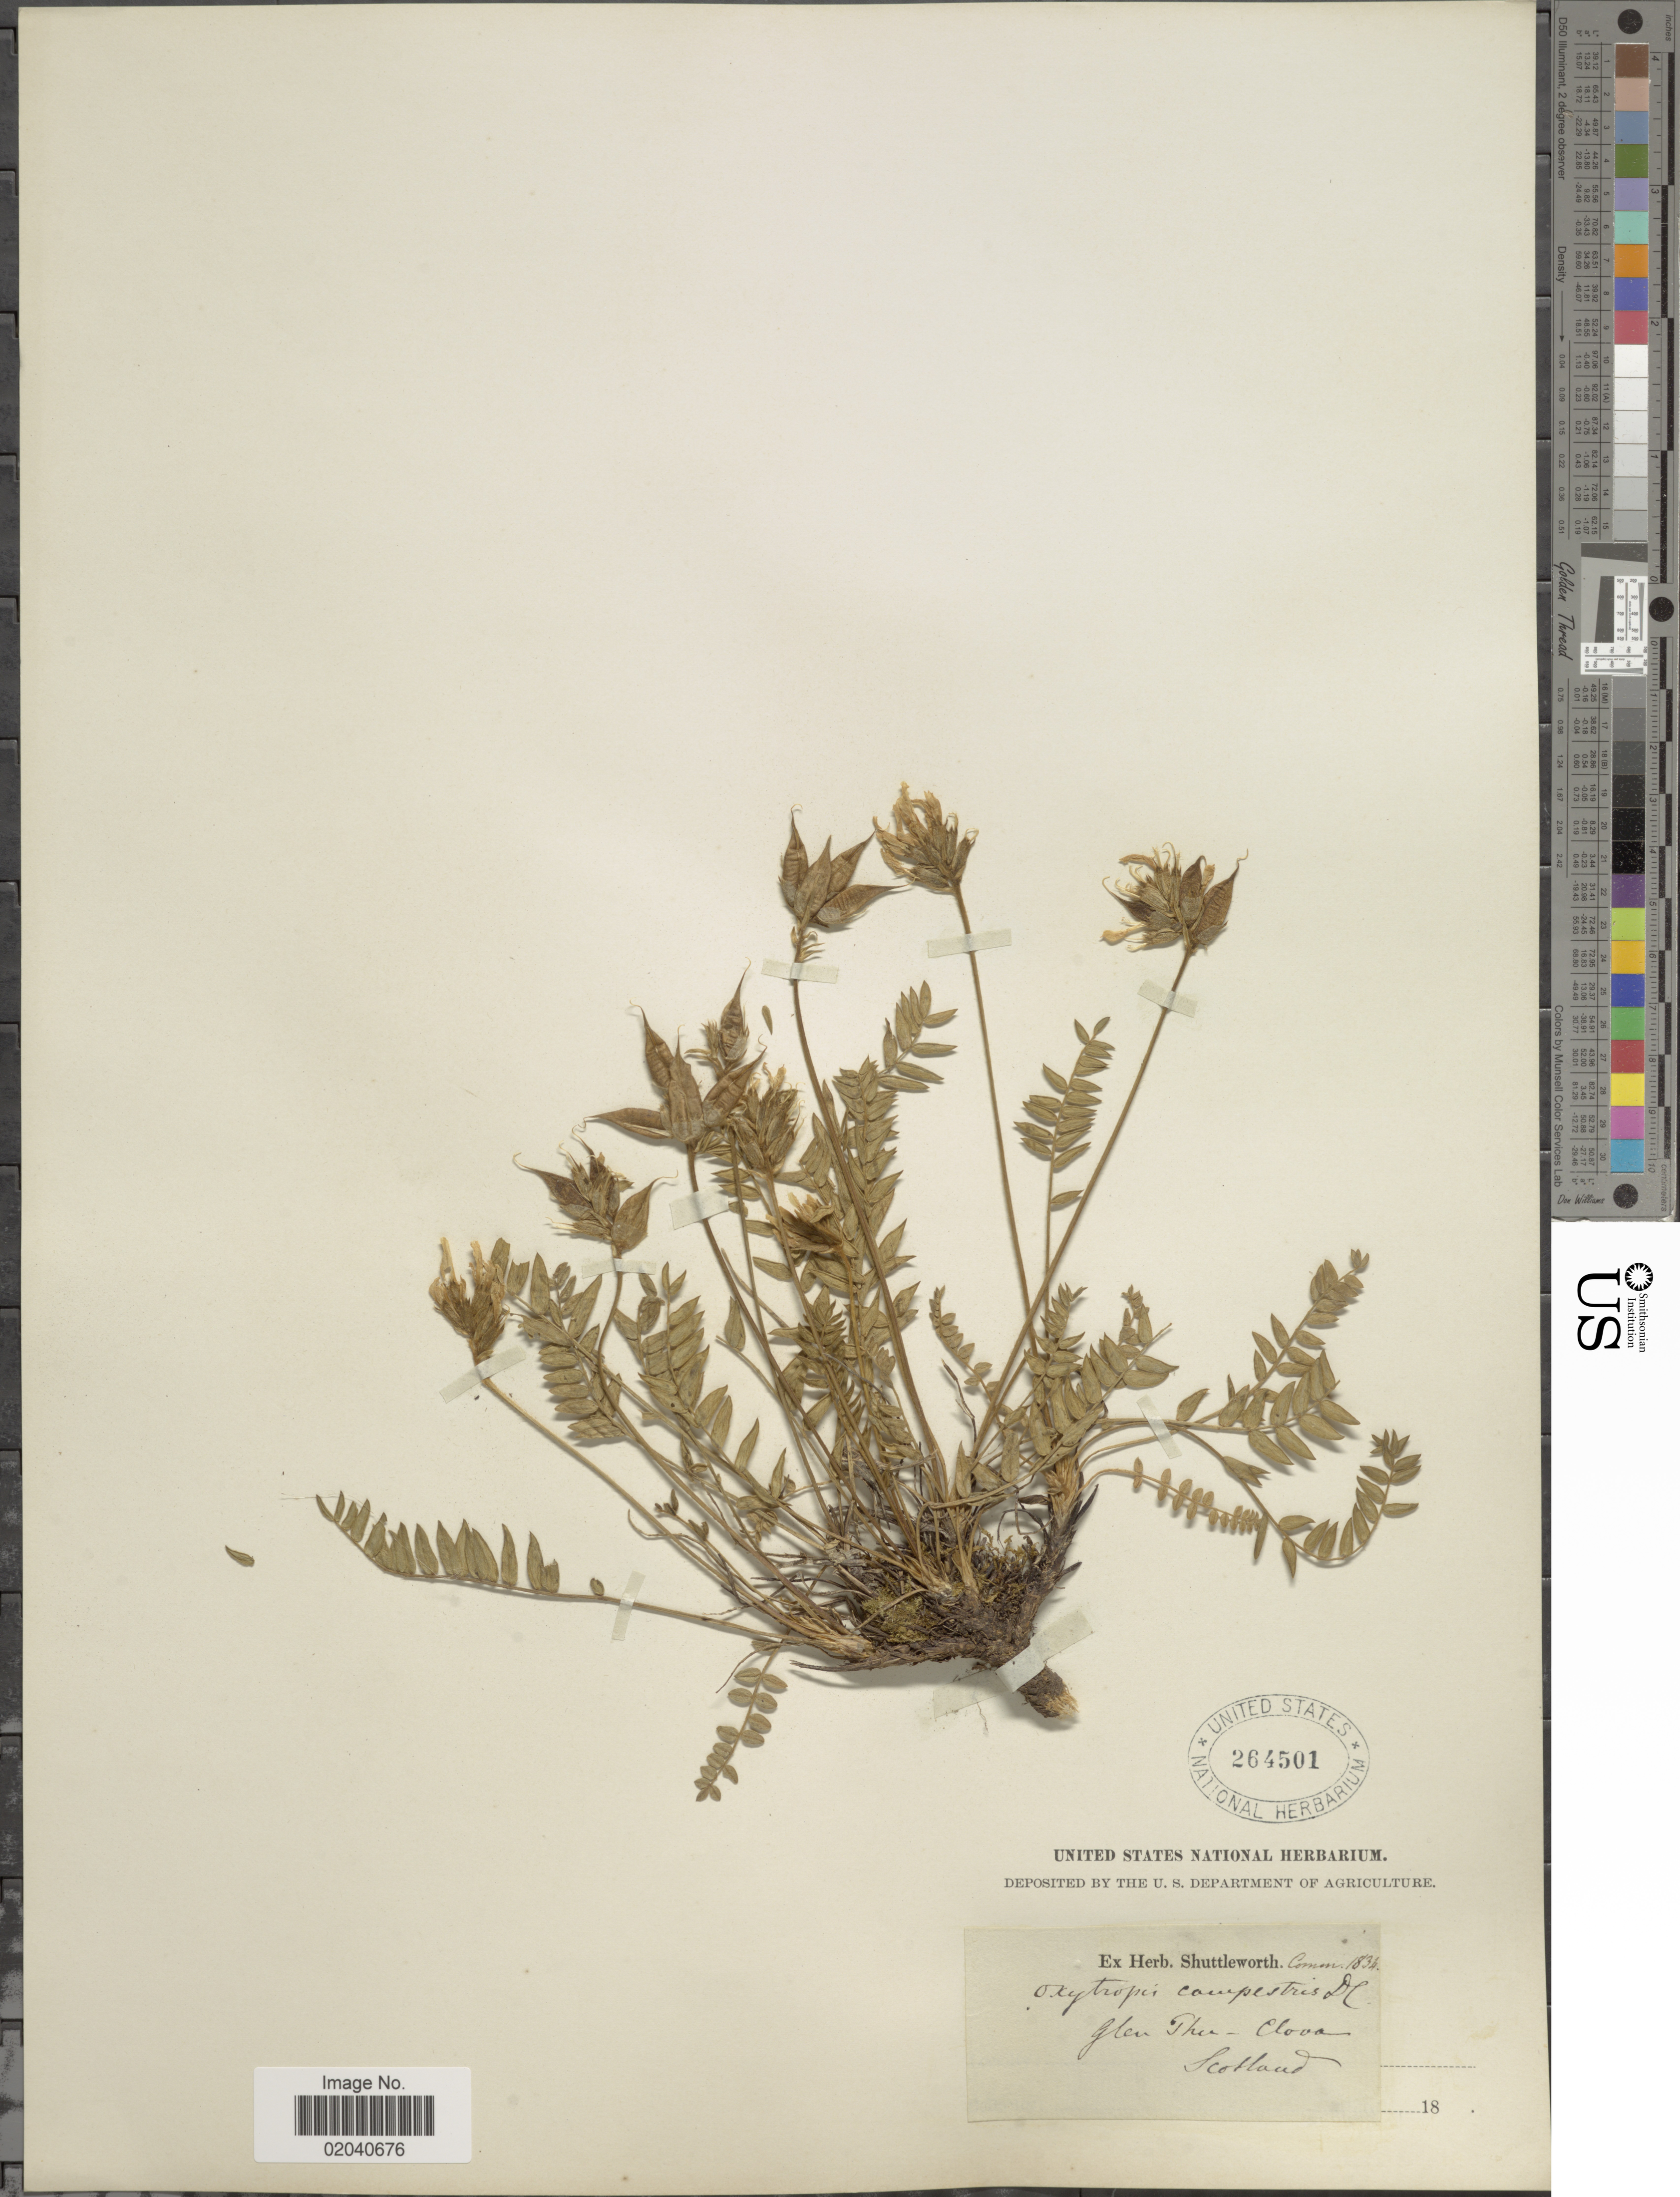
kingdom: Plantae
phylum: Tracheophyta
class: Magnoliopsida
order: Fabales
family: Fabaceae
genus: Oxytropis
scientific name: Oxytropis campestris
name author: (L.) DC.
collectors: Ex herb. Shuttleworth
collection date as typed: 18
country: United Kingdom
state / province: Scotland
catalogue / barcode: US 264501